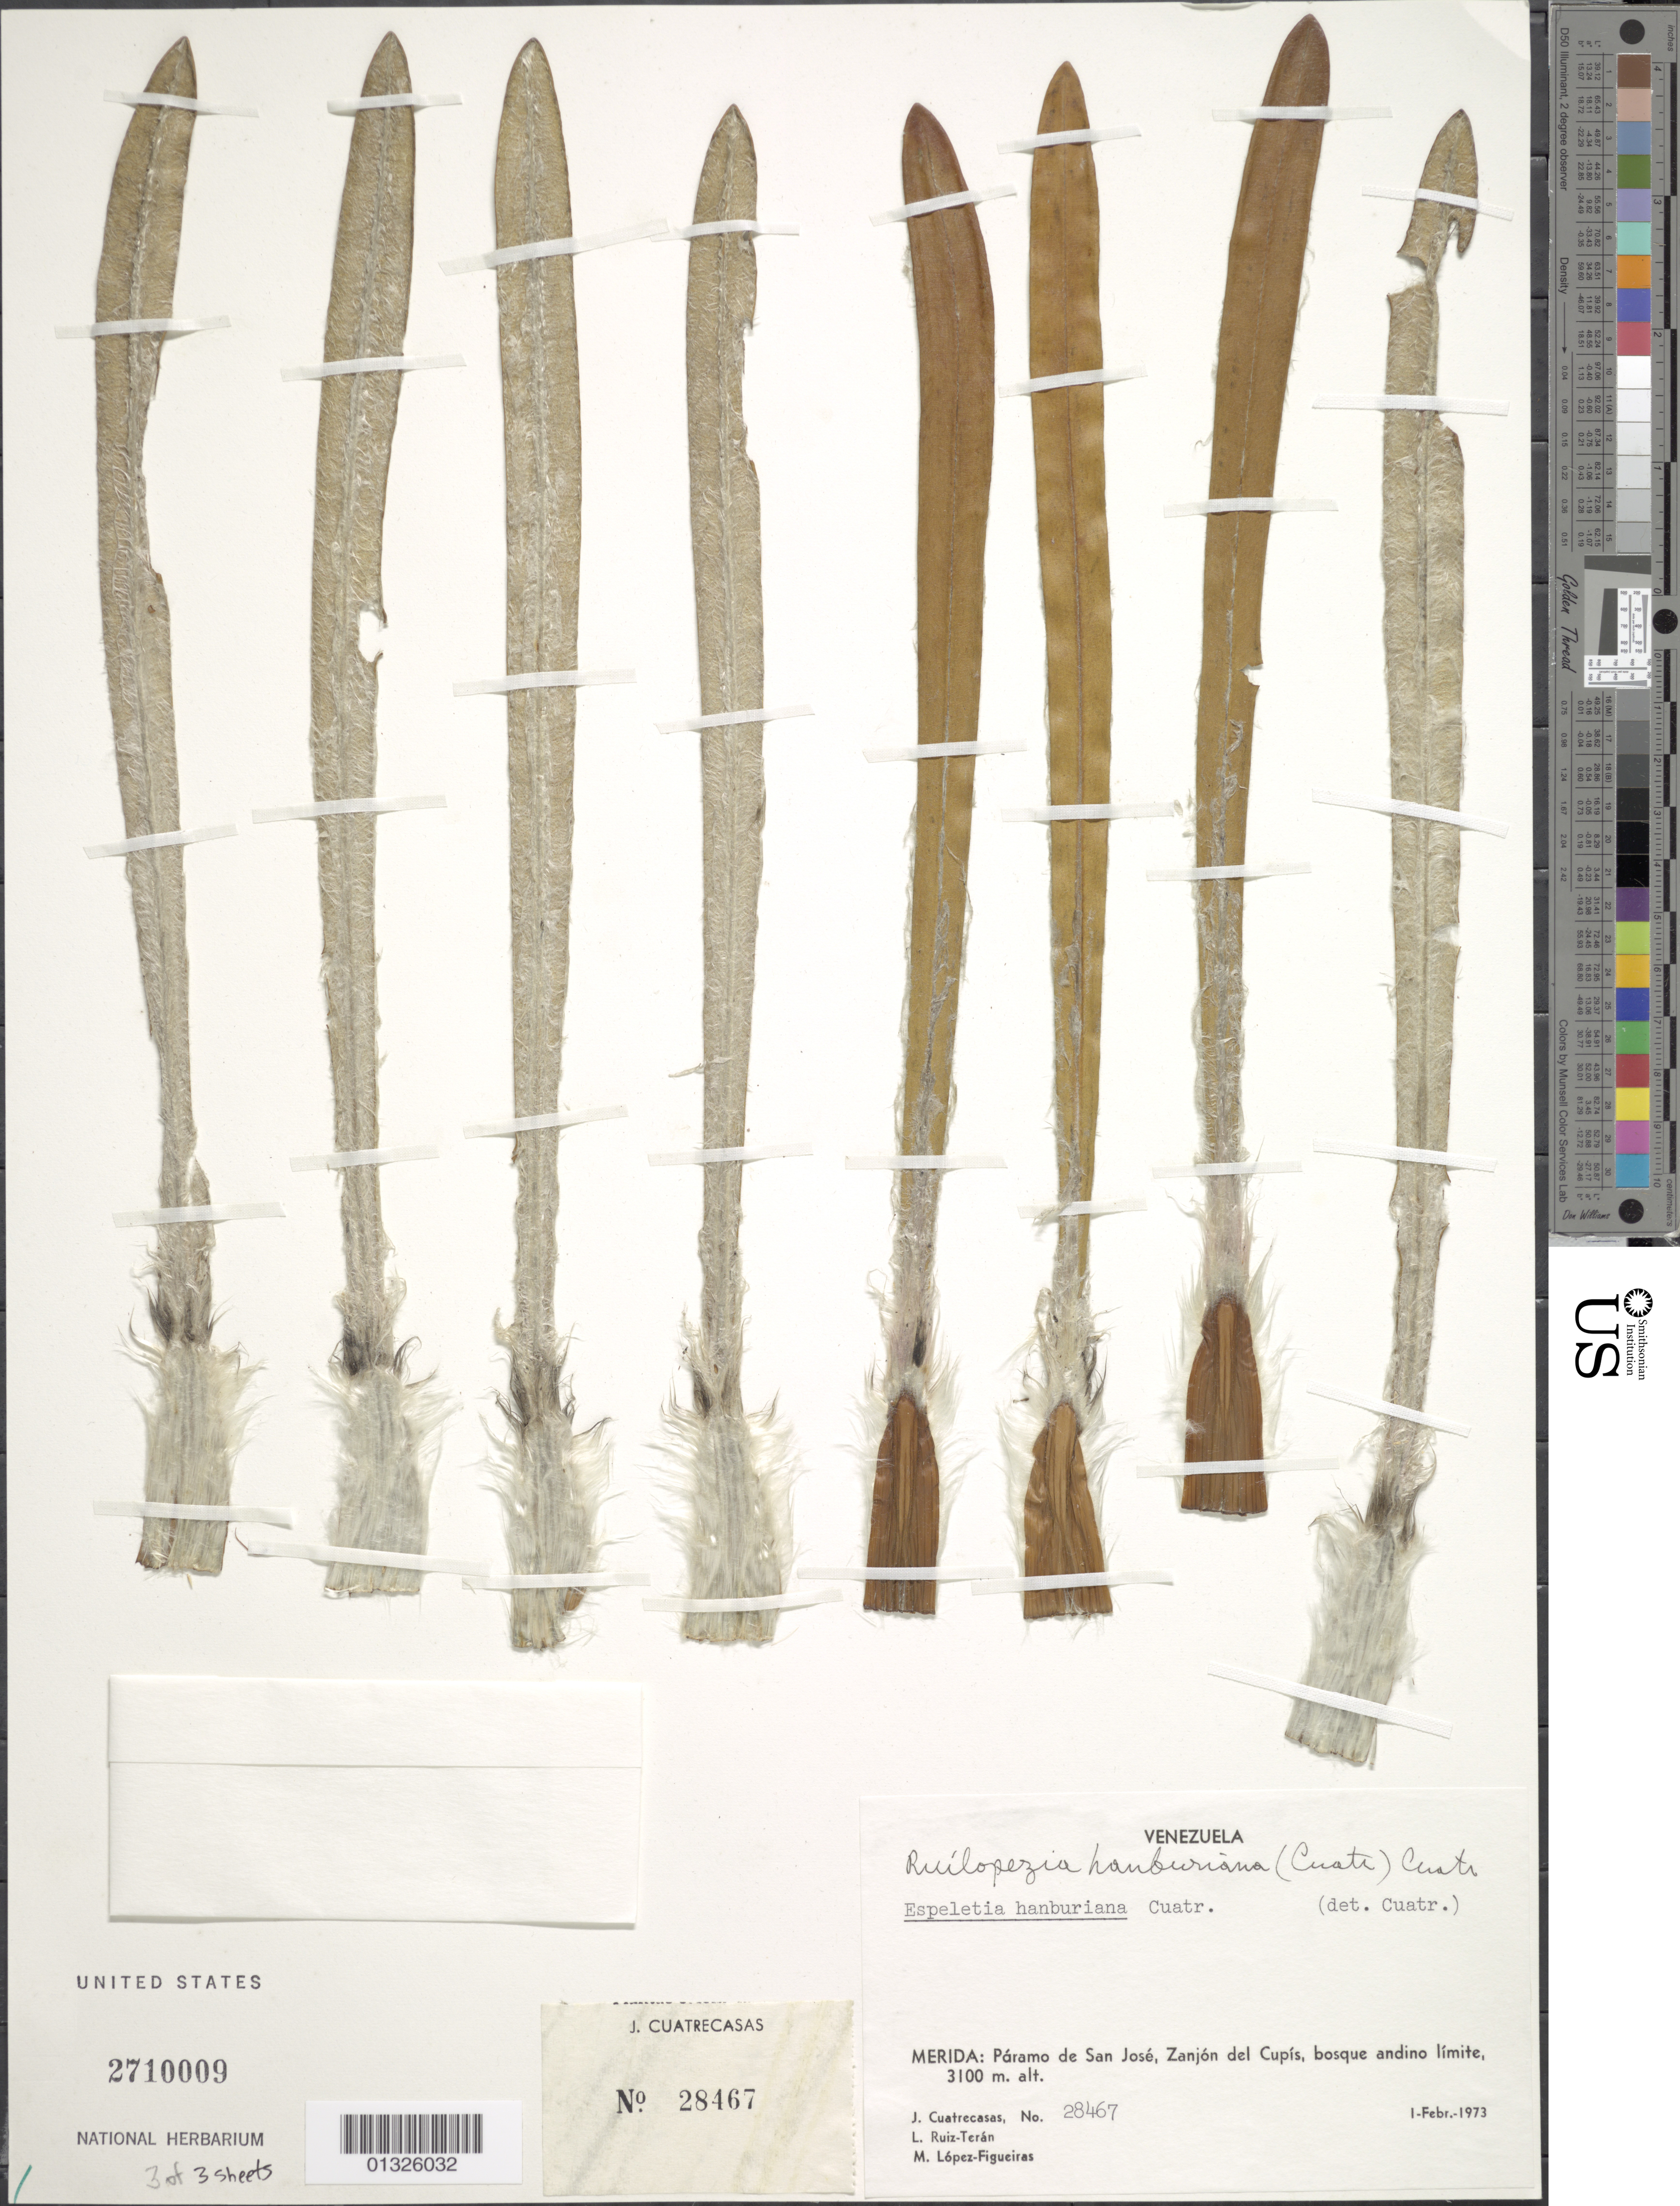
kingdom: Plantae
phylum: Tracheophyta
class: Magnoliopsida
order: Asterales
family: Asteraceae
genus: Ruilopezia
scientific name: Ruilopezia hanburiana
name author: (Cuatrec.) Cuatrec.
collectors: J. Cuatrecasas, L. E. Ruíz-Terán & M. López Figueiras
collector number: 28467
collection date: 1973-02-01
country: Venezuela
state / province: Mérida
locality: Páramo de San José. Páramo de San José, Zanjón del Cupís, bosque andino límite.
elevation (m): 3100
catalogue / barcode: US 2710009